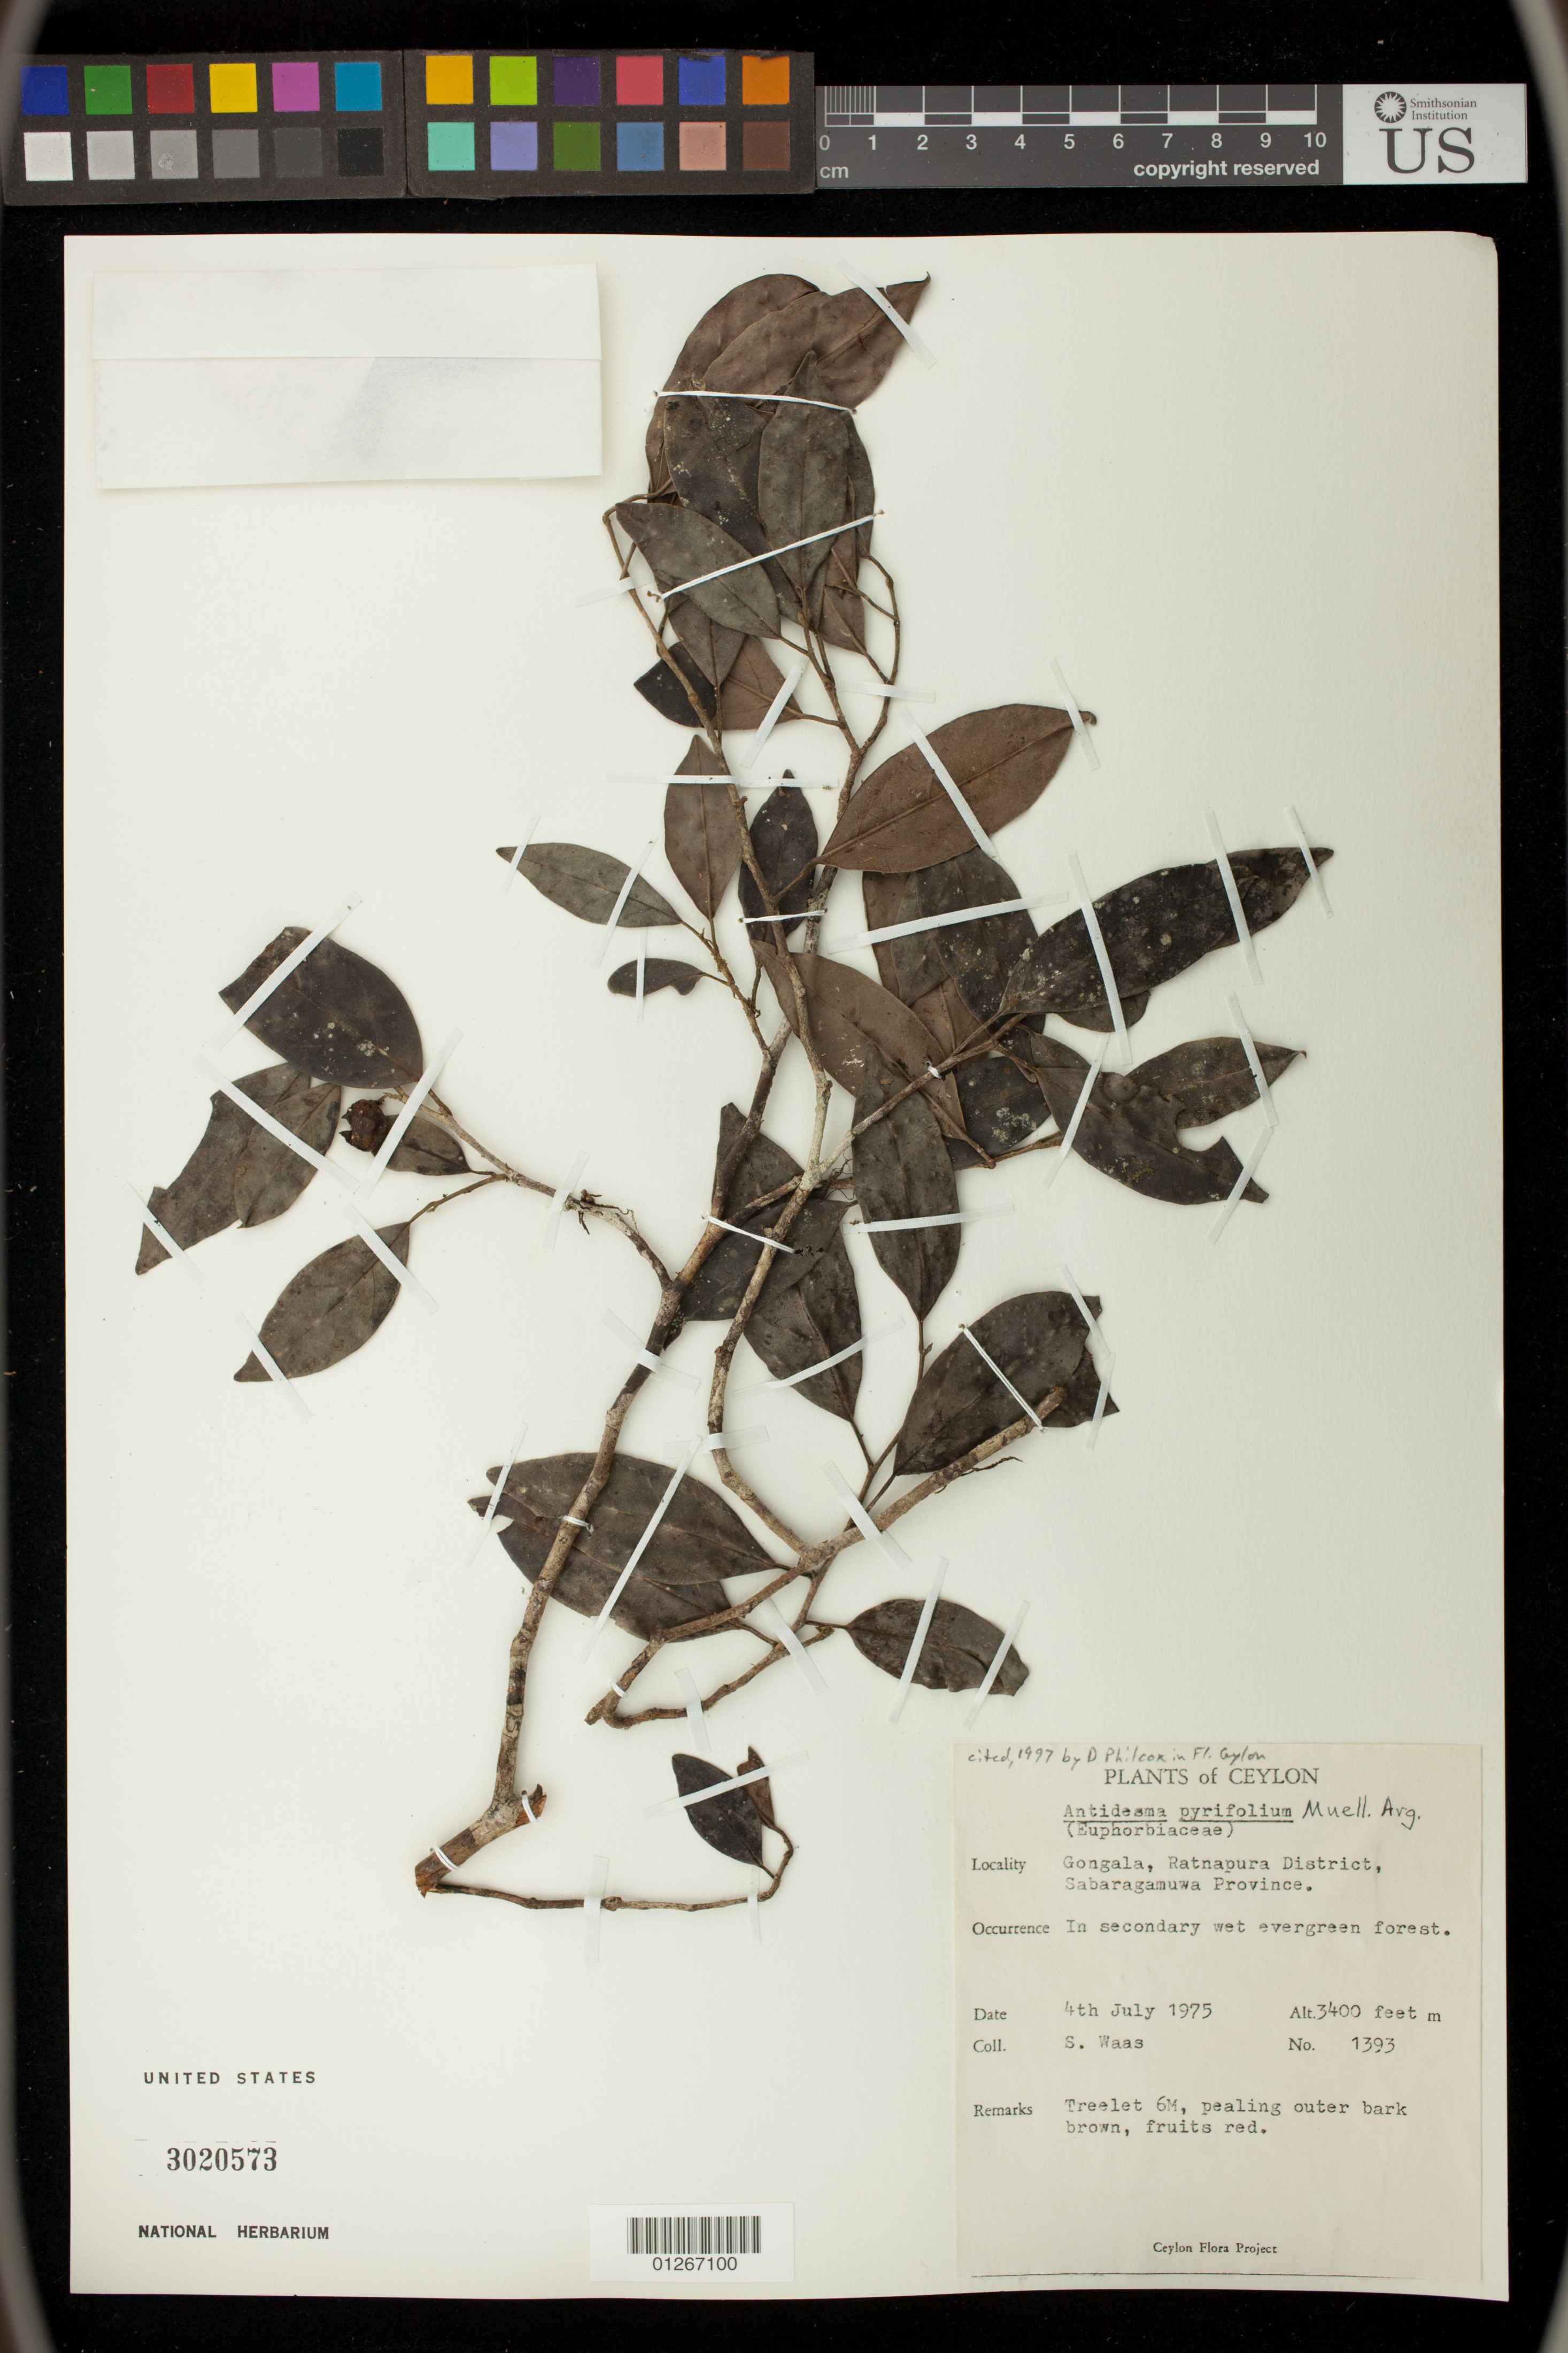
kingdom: Plantae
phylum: Tracheophyta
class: Magnoliopsida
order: Malpighiales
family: Phyllanthaceae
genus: Antidesma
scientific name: Antidesma pyrifolium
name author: Müll. Arg.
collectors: S. Waas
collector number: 1393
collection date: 1975-07-04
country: Sri Lanka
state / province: Sabaragamuwa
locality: Gongala, Ratnapura District, Sabaragamuwa Province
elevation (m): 1036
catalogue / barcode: US 3020573